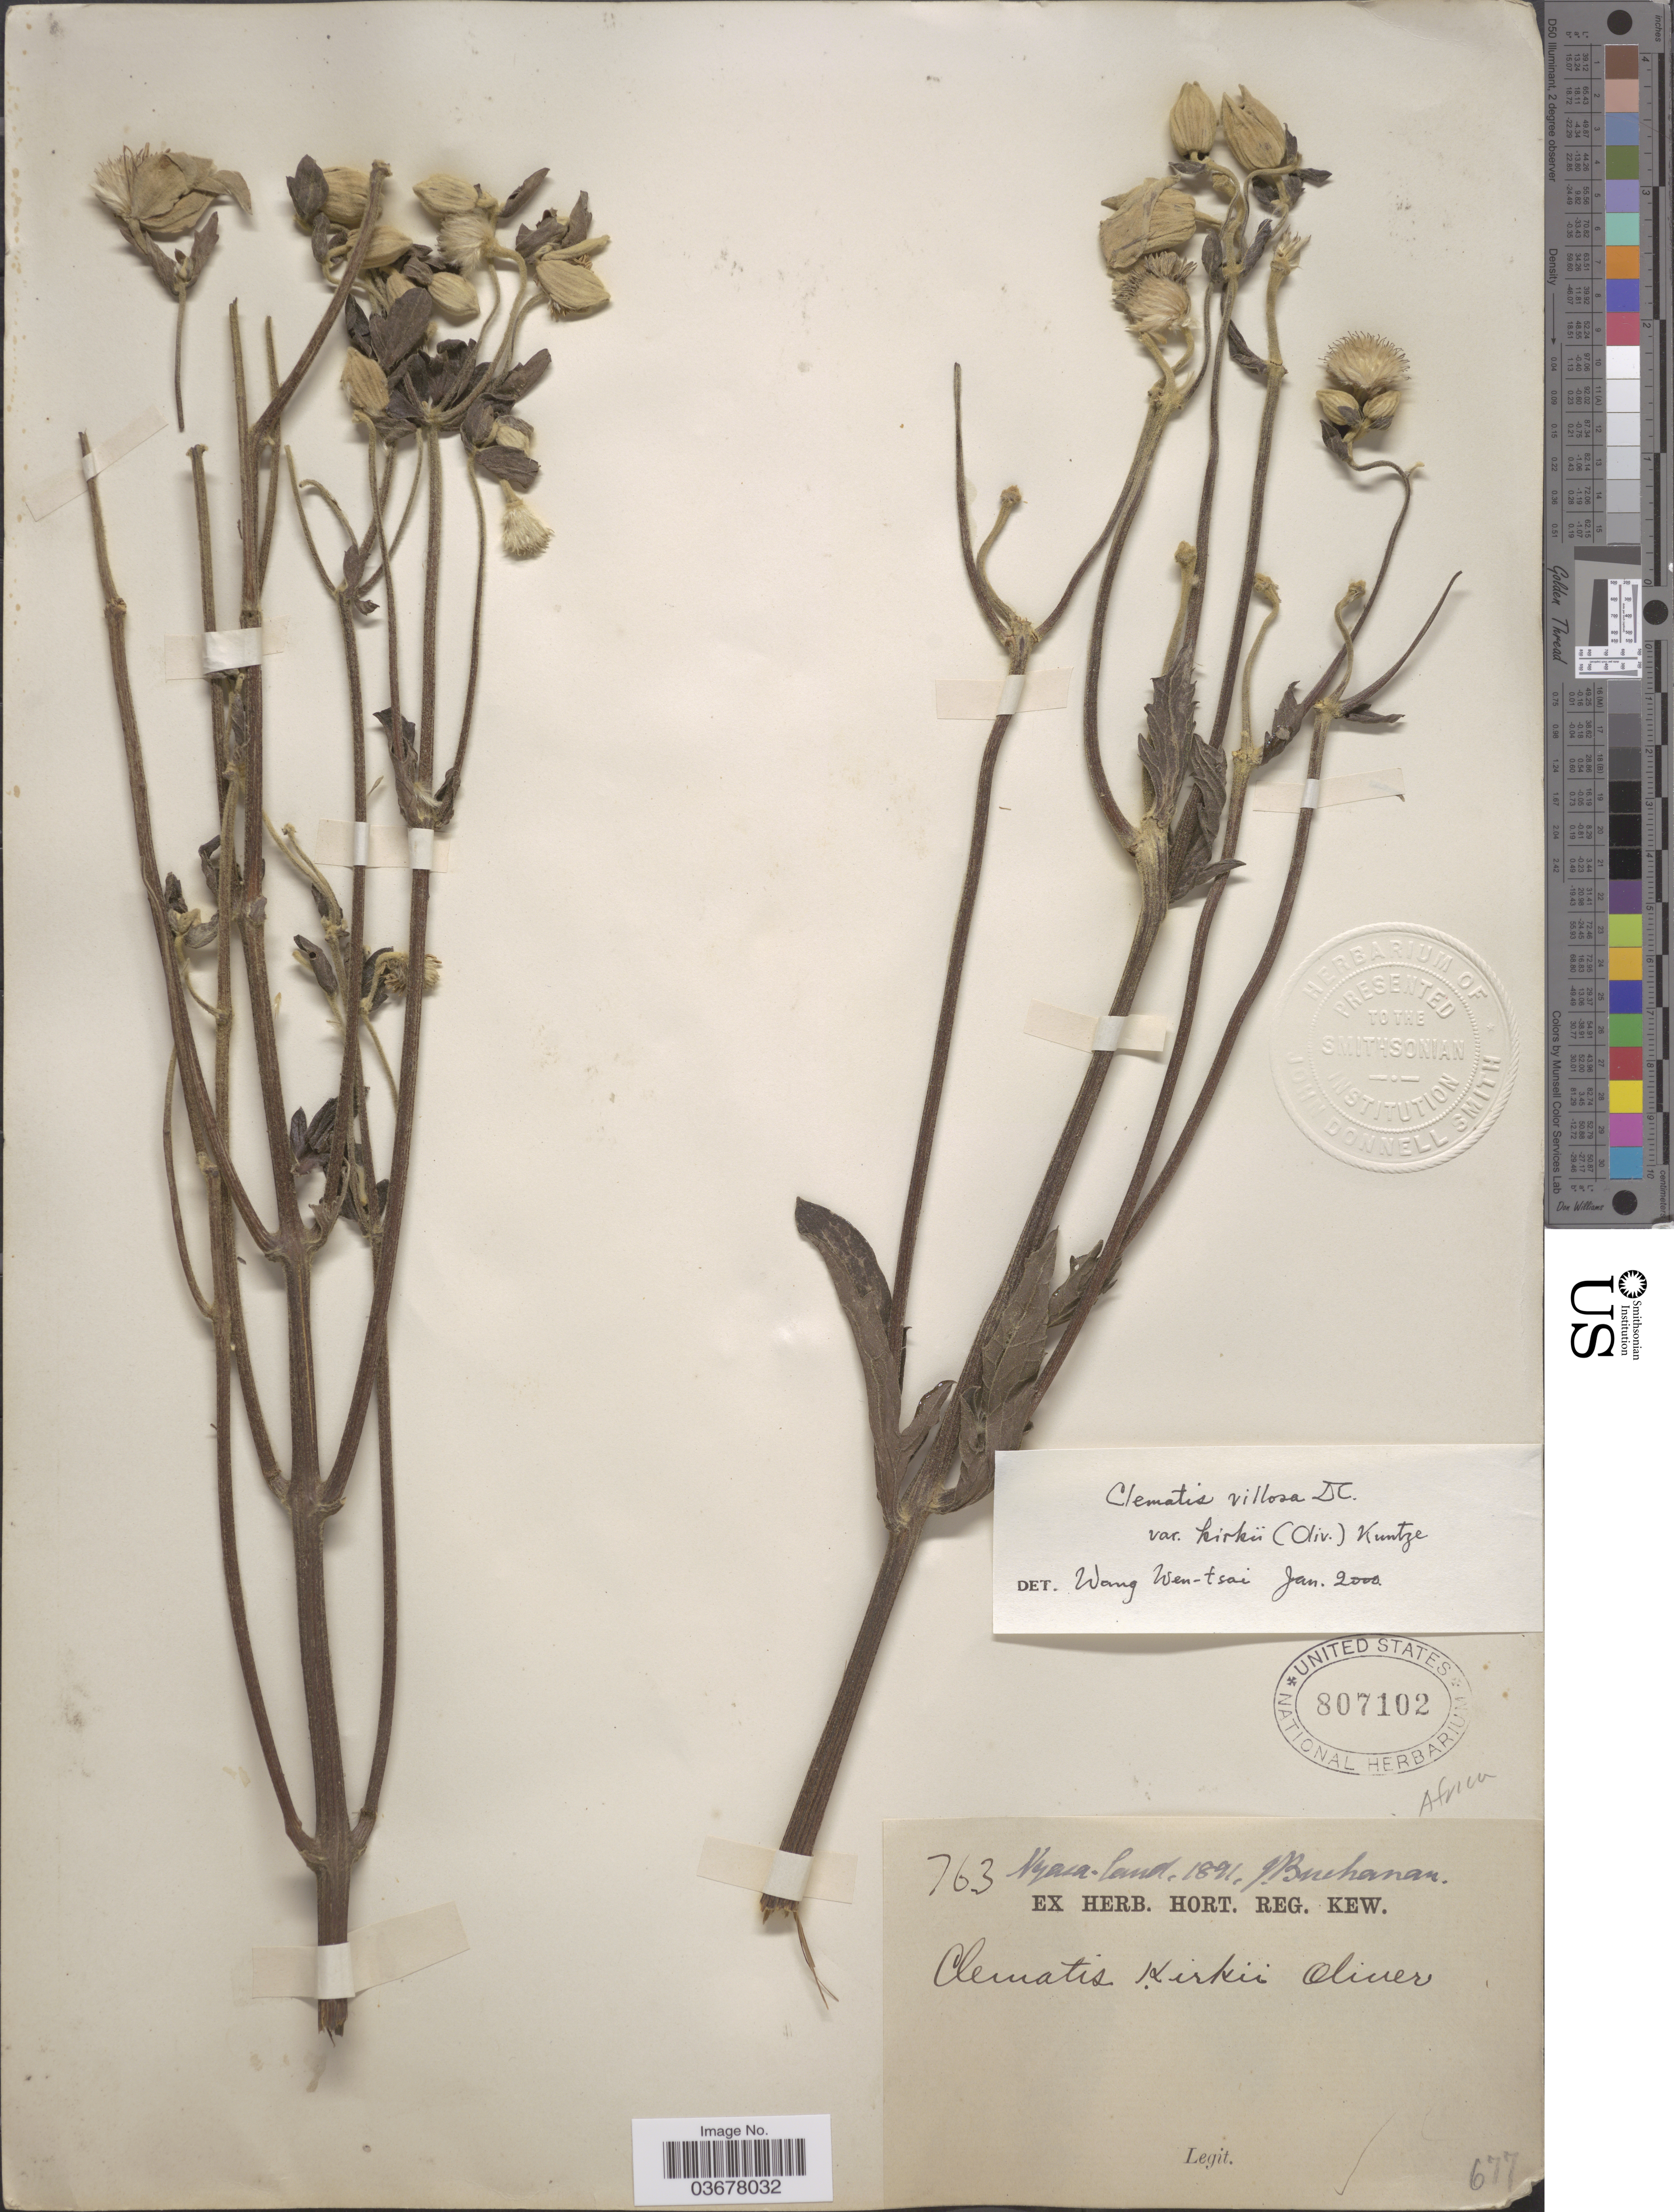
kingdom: Plantae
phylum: Tracheophyta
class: Magnoliopsida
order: Ranunculales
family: Ranunculaceae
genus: Clematis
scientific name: Clematis villosa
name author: DC.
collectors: J. Buchanan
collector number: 763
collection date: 1891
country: Malawi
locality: Nyasa-land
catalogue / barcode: US 807102